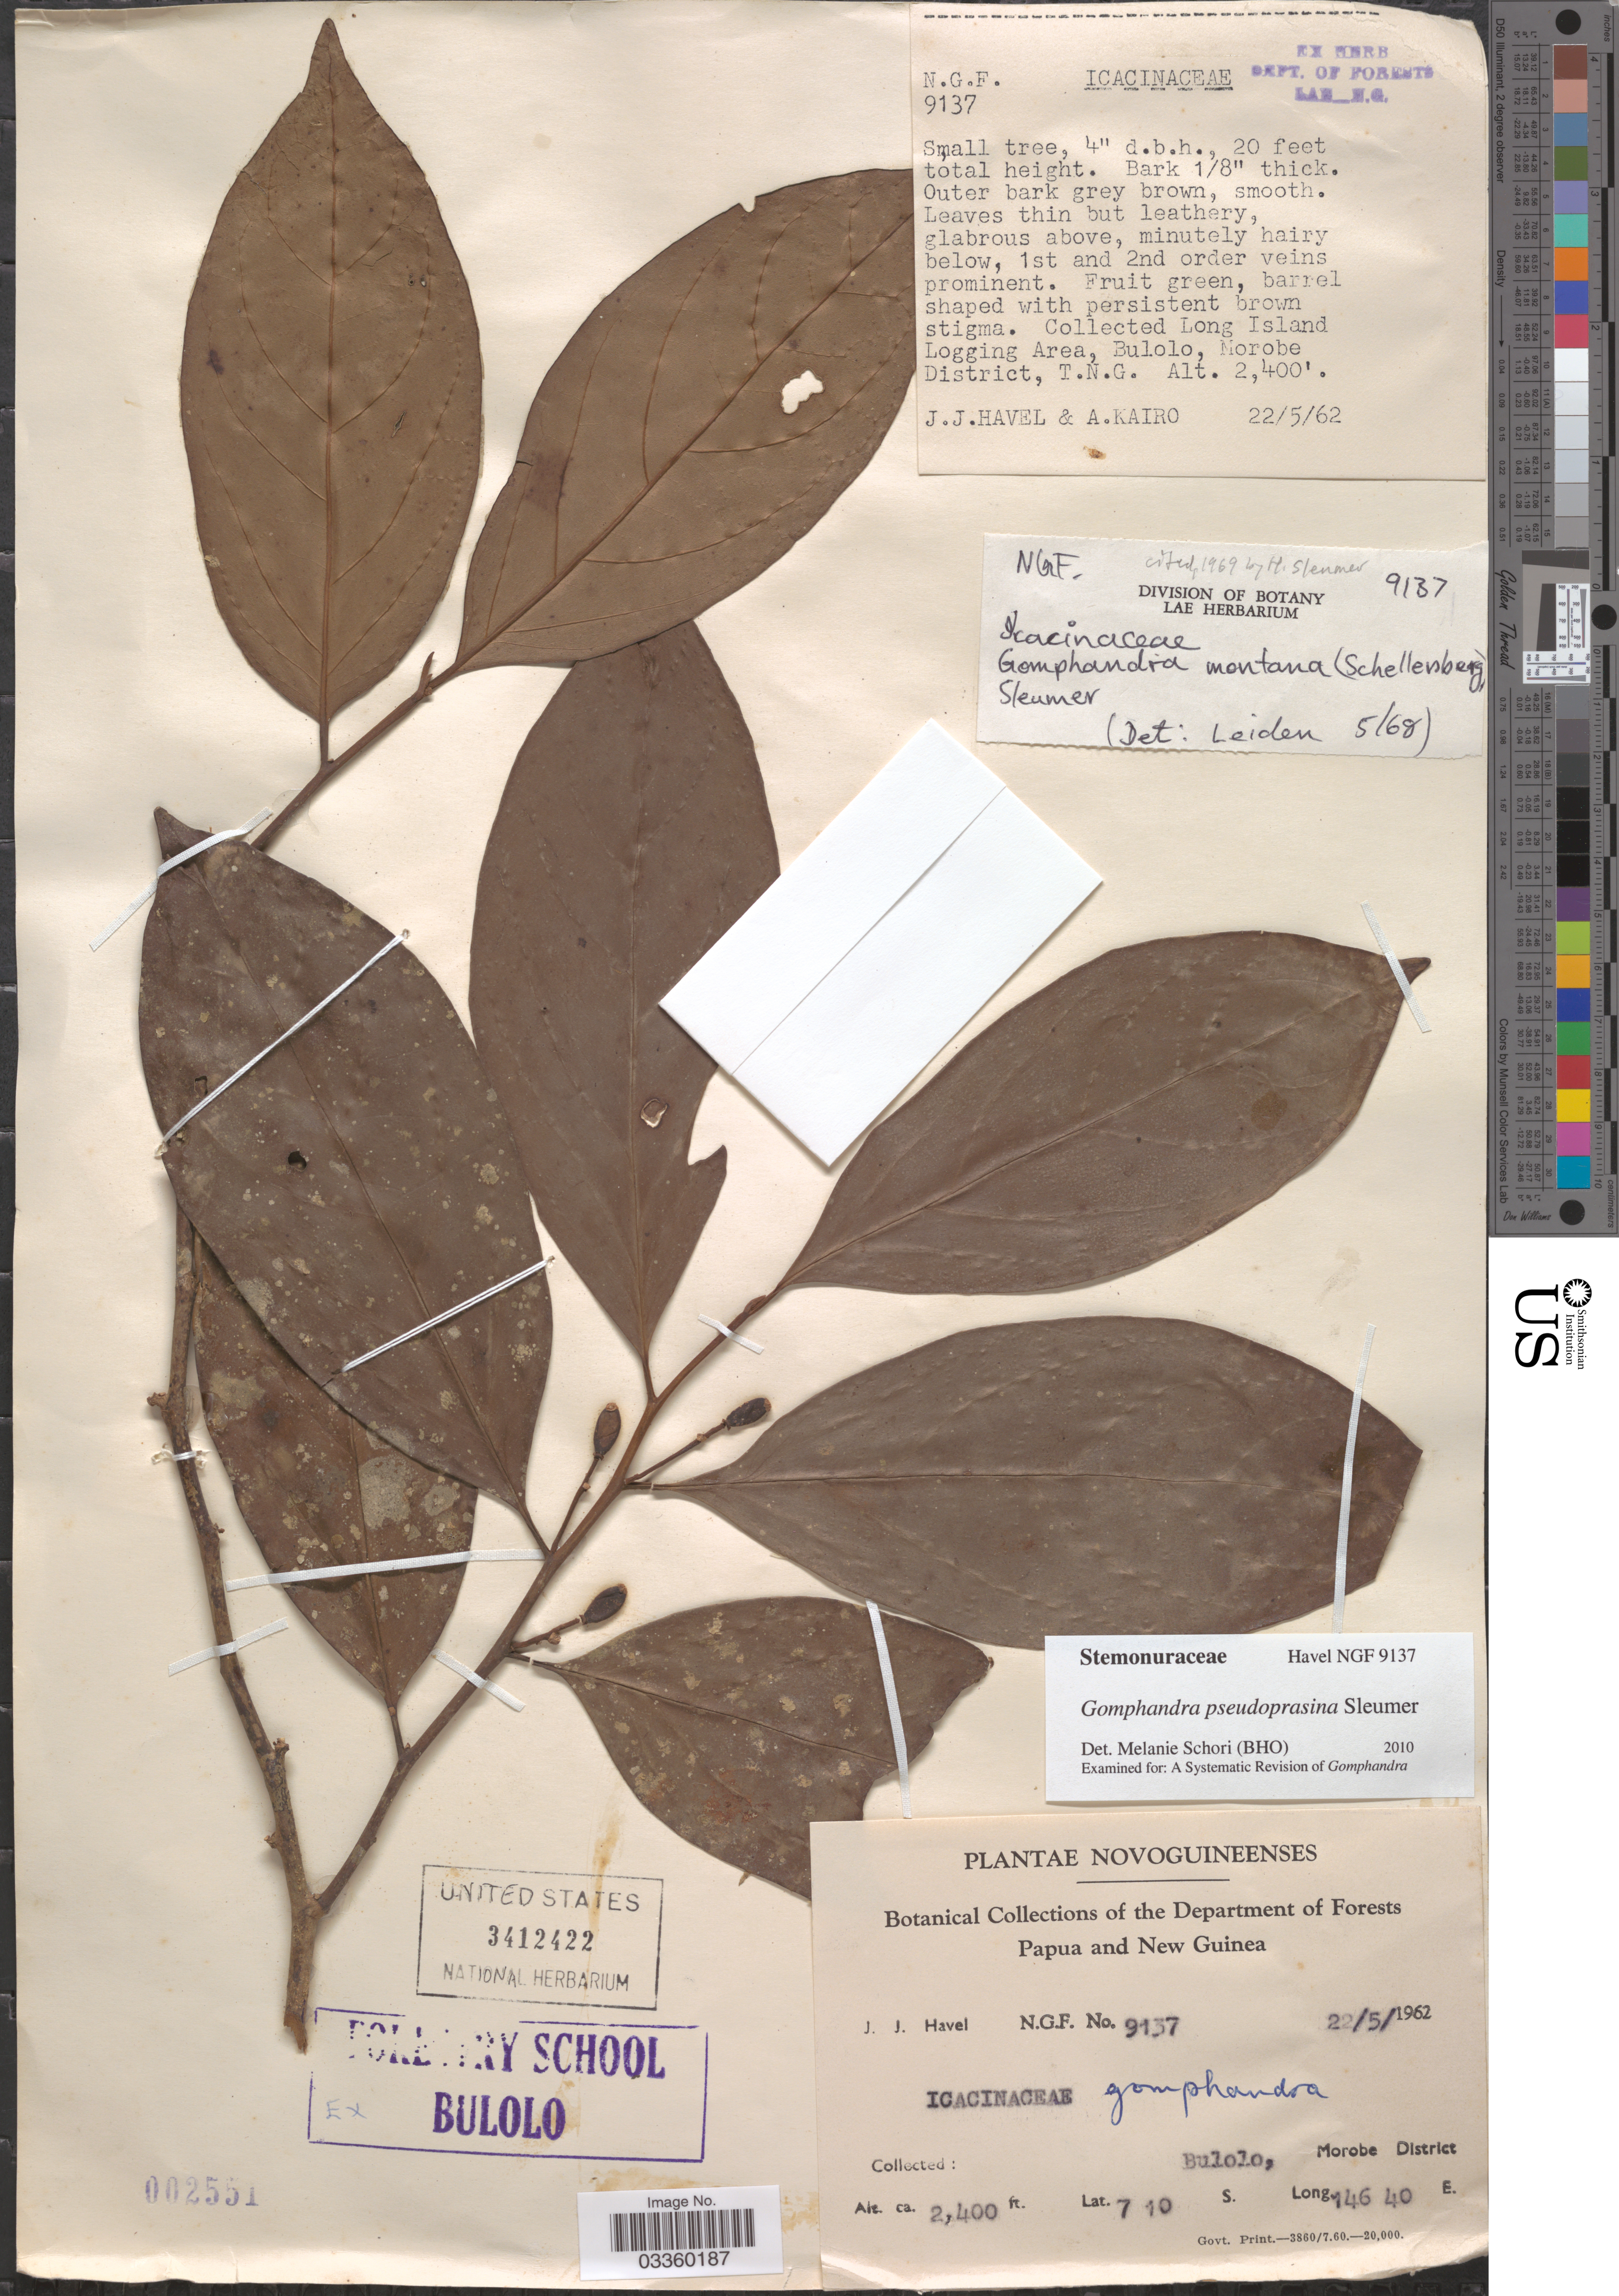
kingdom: Plantae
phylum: Tracheophyta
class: Magnoliopsida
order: Cardiopteridales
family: Stemonuraceae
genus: Gomphandra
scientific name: Gomphandra pseudoprasina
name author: Sleumer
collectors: J. Havel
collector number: NGF9137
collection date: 1962-05-22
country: Papua New Guinea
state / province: Morobe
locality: Novoguineenses. Long Island Logging Area, Bulolo, Morobe District, T. N. G.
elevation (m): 732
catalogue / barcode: US 3412422